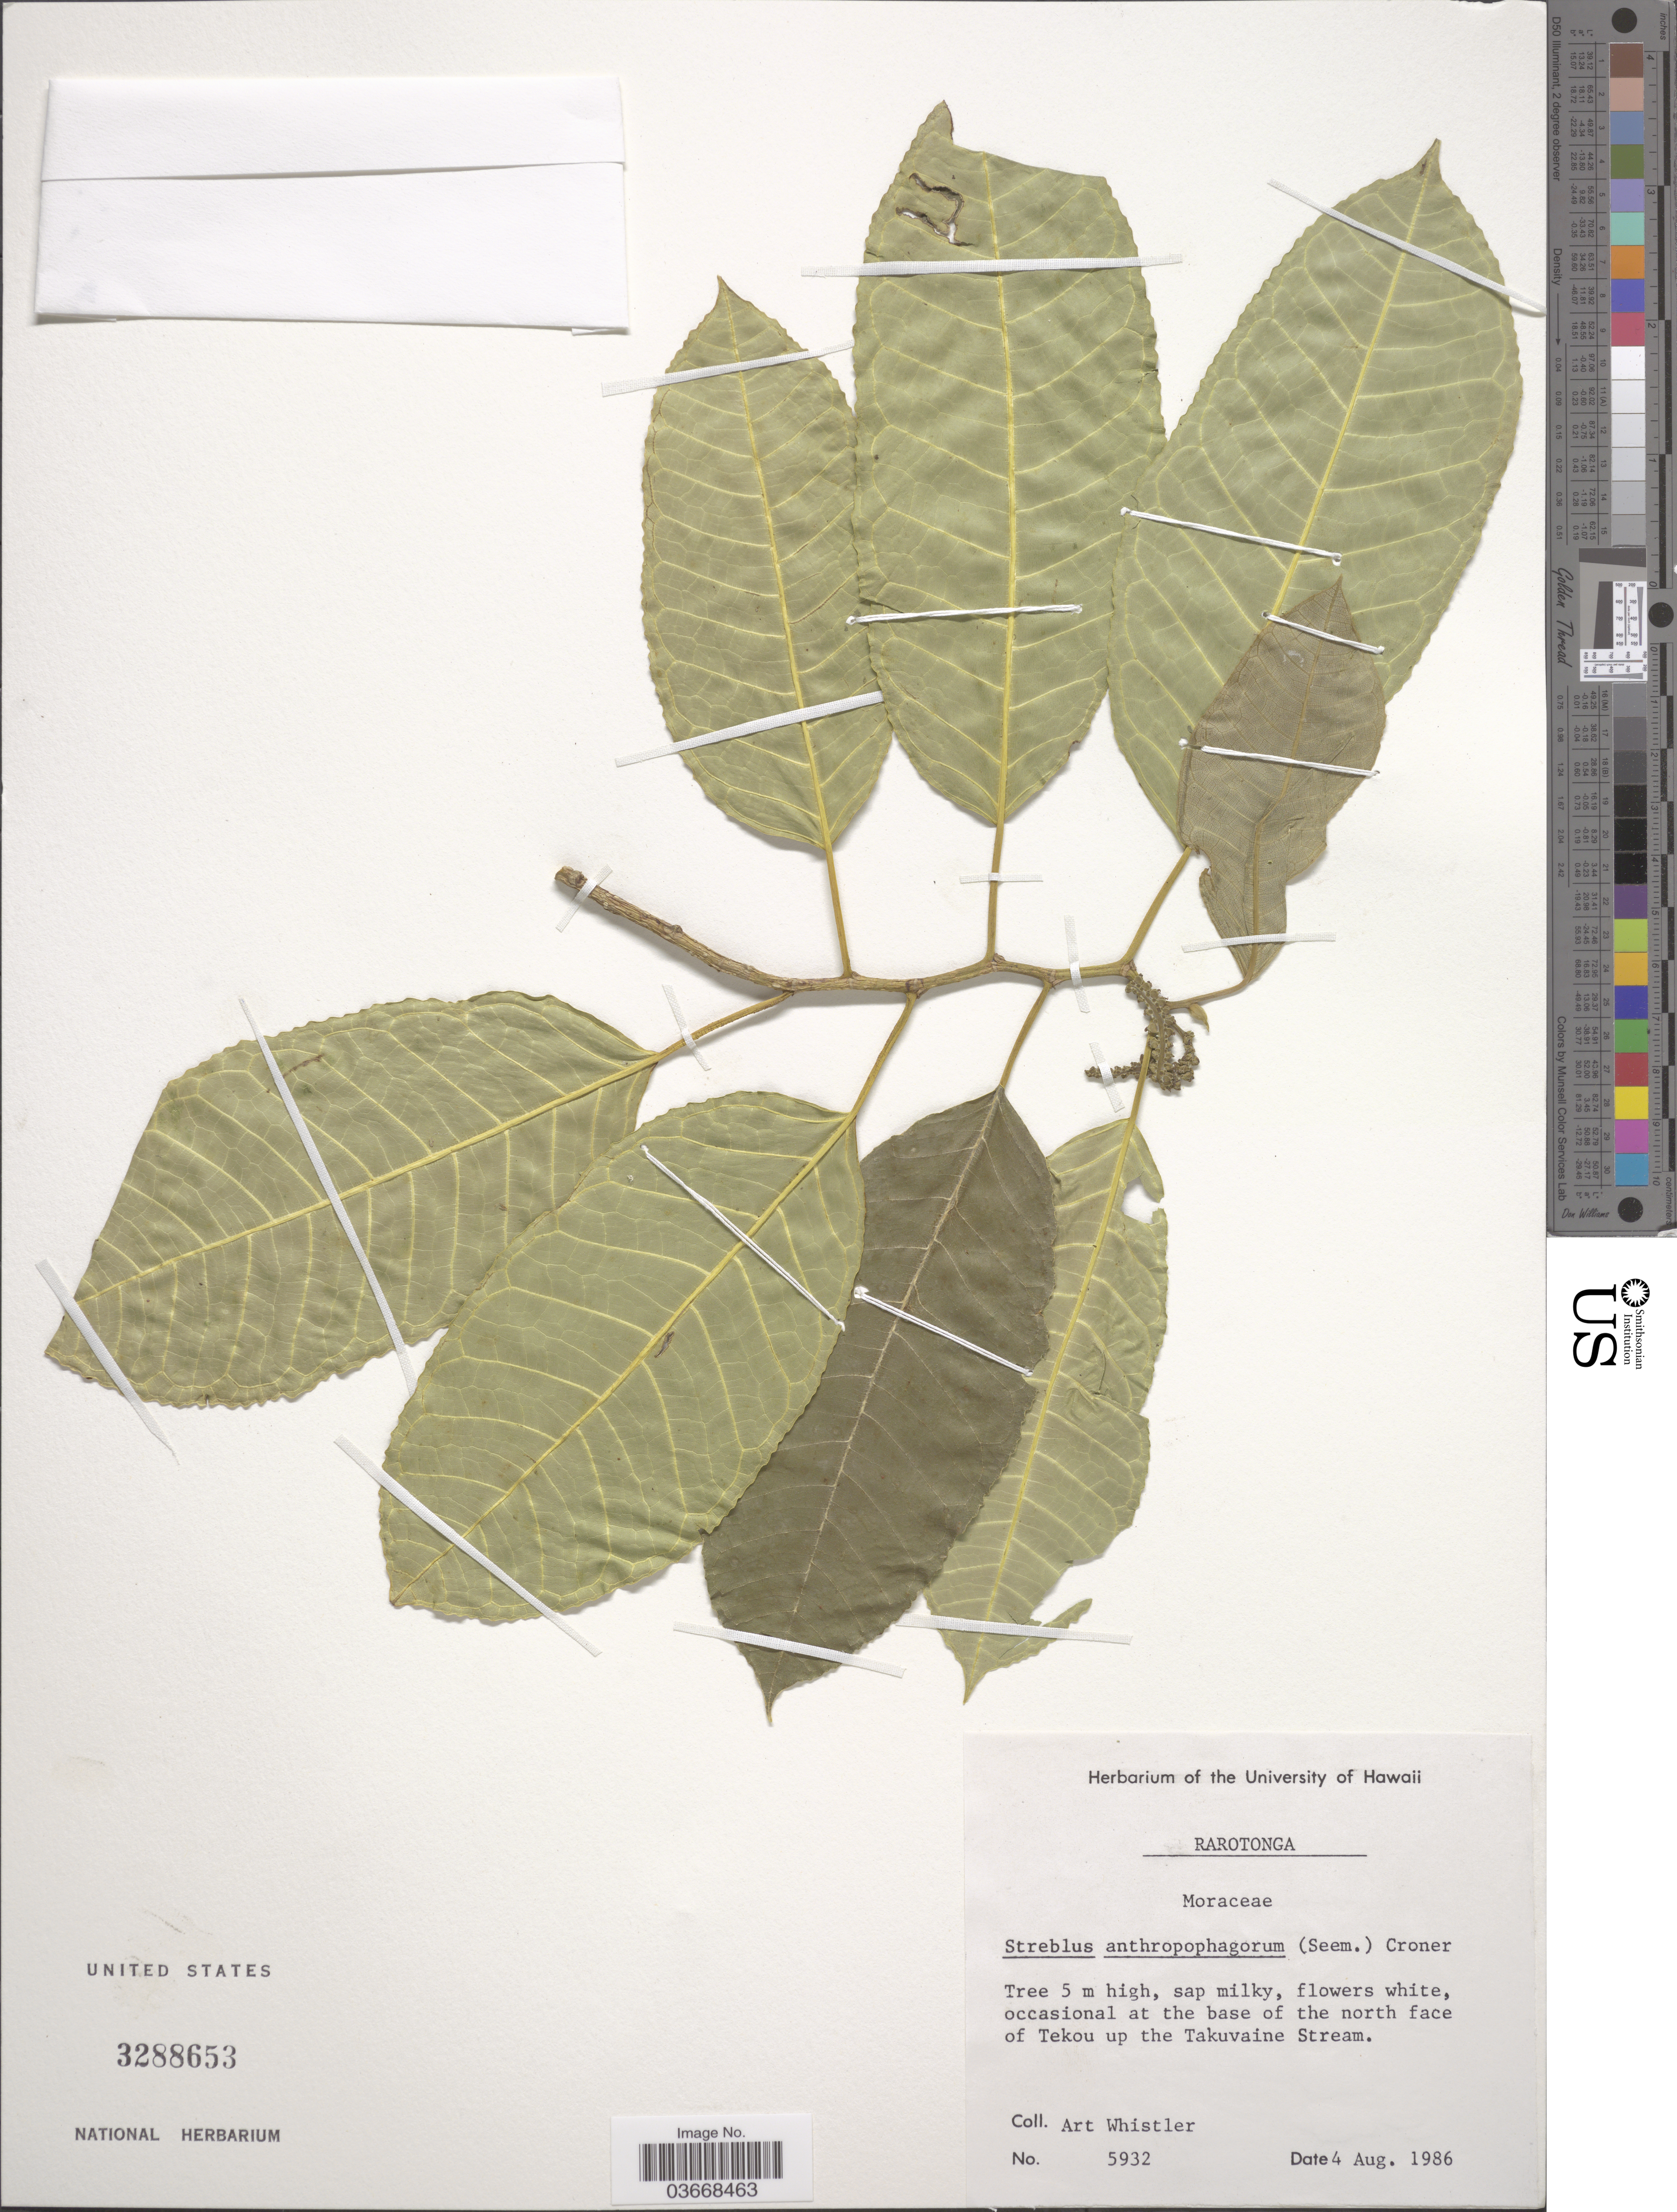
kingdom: Plantae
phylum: Tracheophyta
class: Magnoliopsida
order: Rosales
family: Moraceae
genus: Paratrophis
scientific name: Paratrophis anthropophagorum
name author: (Seem.) Benth. & Hook. f. ex Drake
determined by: Wagner, W. L., (BOT), Smithsonian Institution - National Museum of Natural History (UNITED STATES)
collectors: A. Whistler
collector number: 5932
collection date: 1986-08-04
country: Cook Islands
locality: Rarotonga. At the base of the north face of Tekou up the Takuvaine Stream.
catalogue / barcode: US 3288653